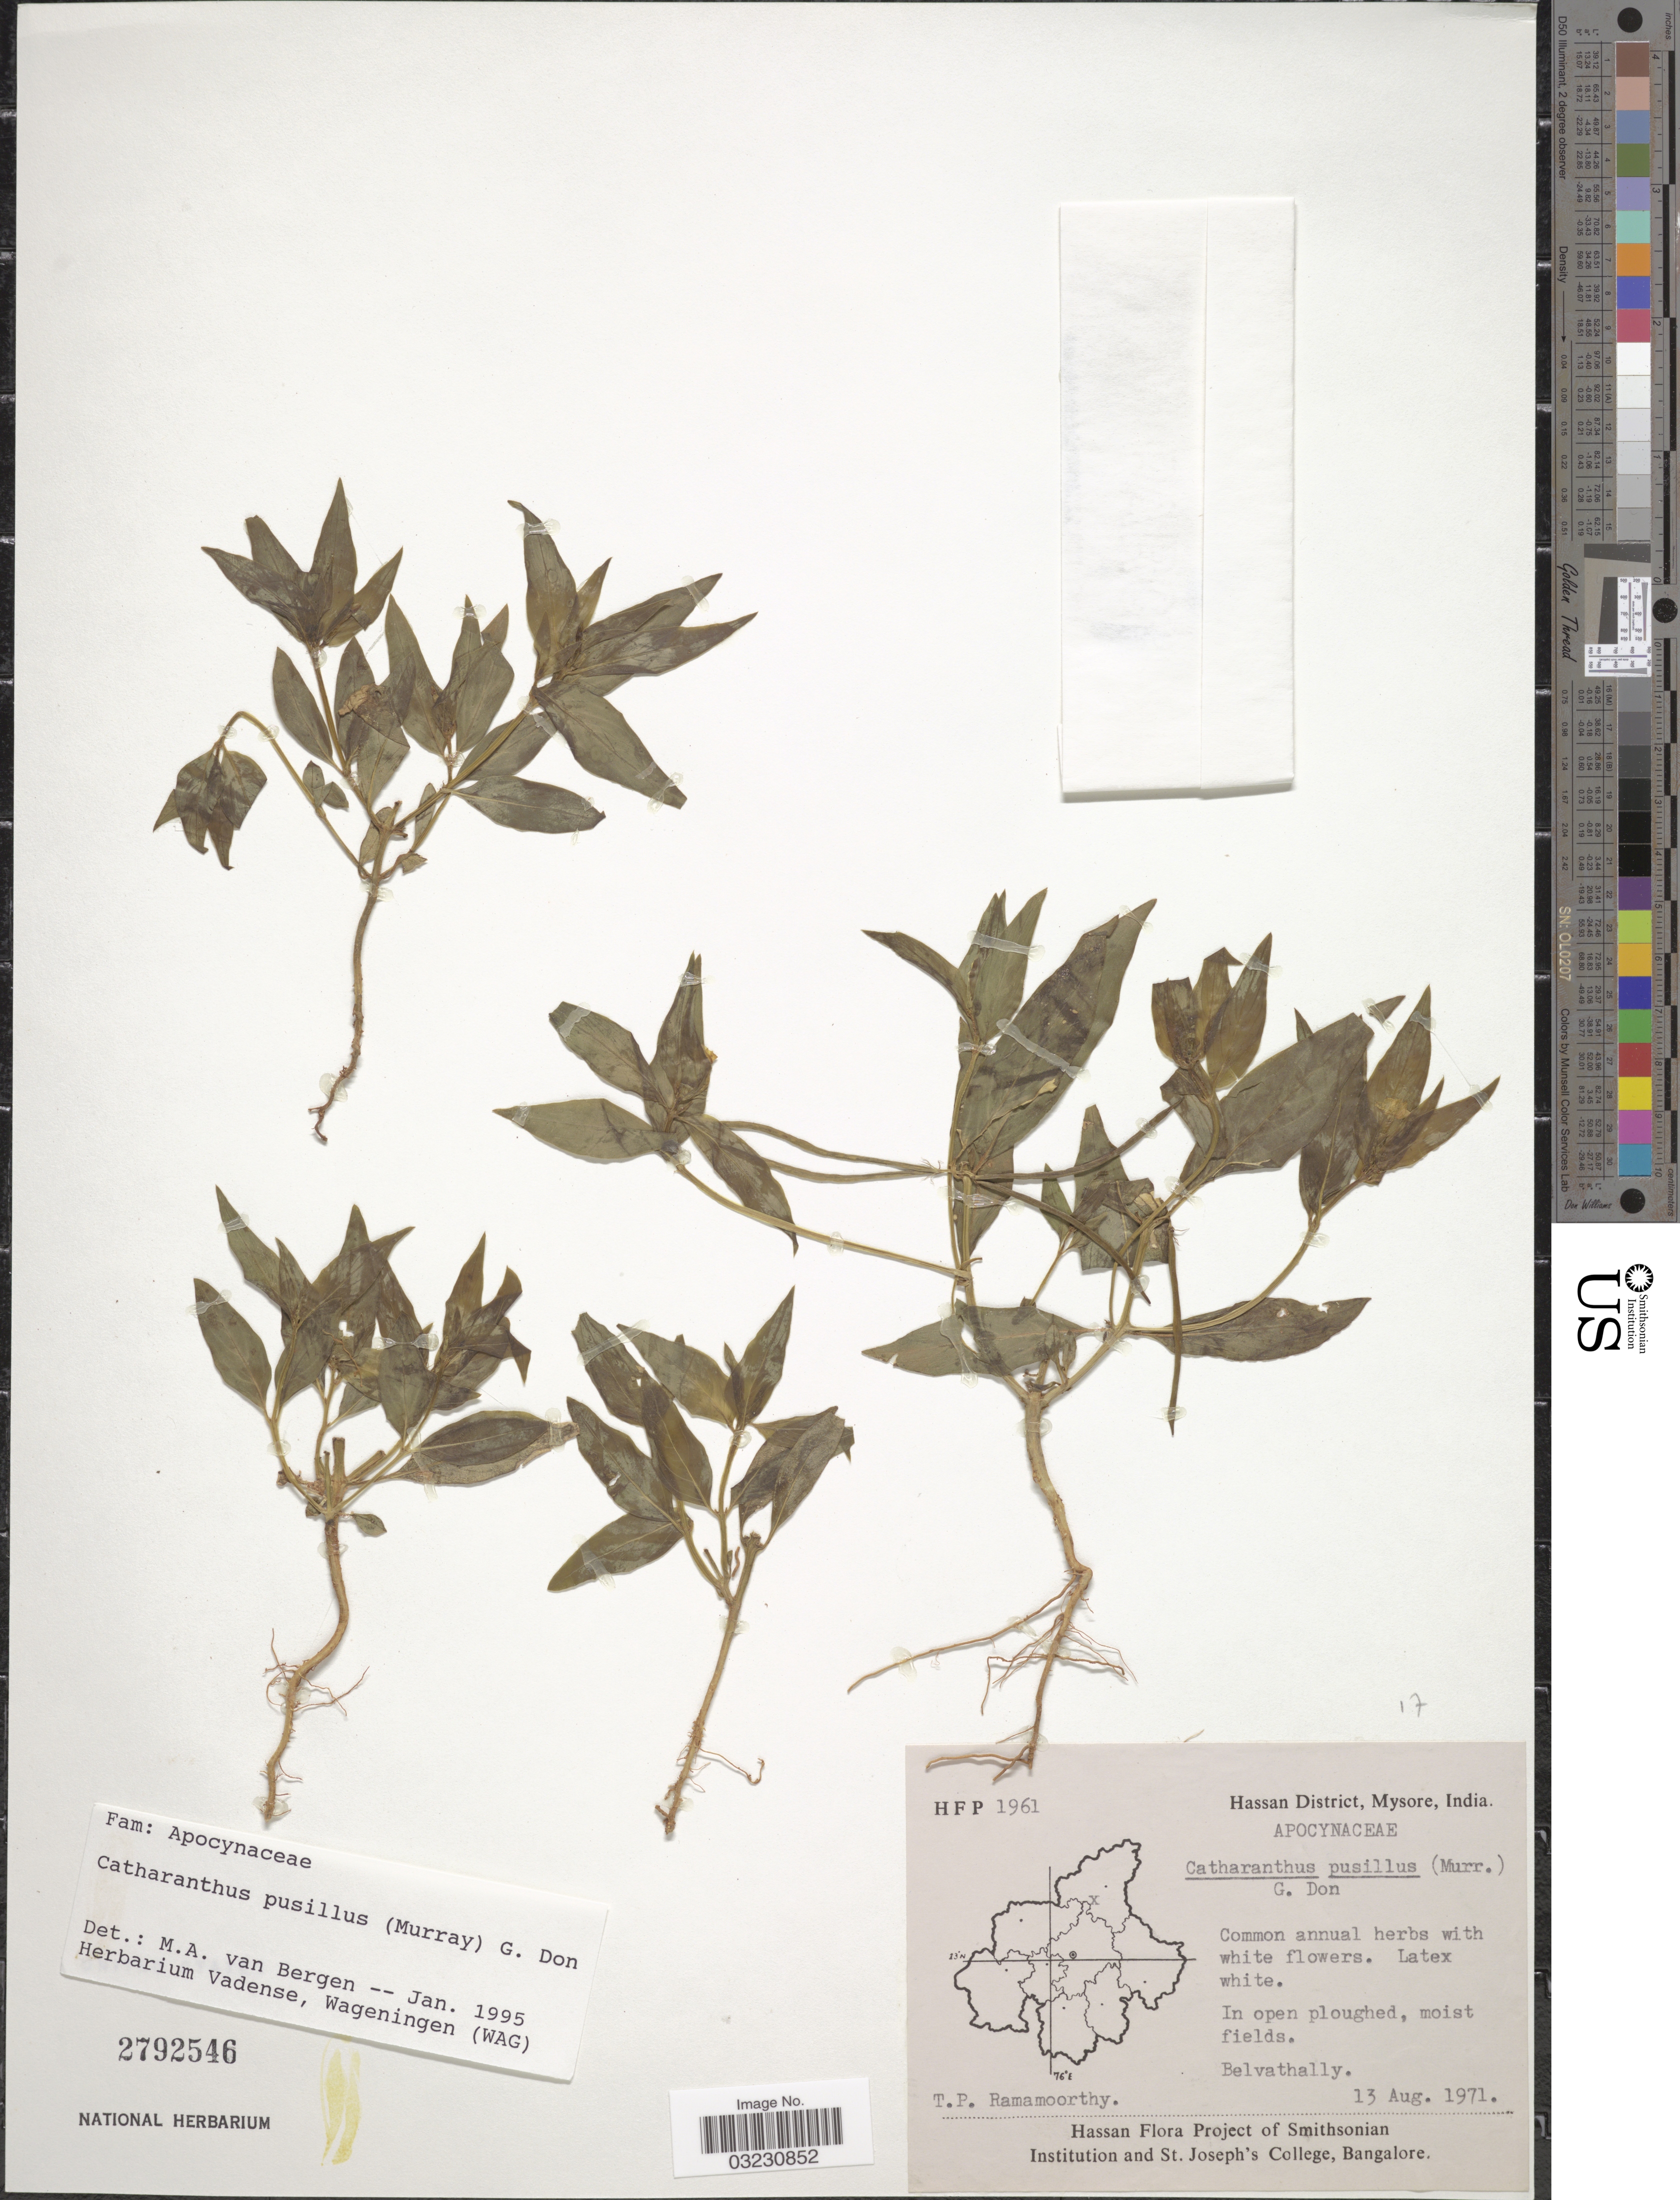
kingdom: Plantae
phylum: Tracheophyta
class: Magnoliopsida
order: Gentianales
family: Apocynaceae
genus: Catharanthus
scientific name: Catharanthus pusillus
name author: (Murray) G. Don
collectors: T. P. Ramamoorthy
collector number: HFP 1961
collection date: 1971-08-13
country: India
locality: Hassan District, Mysore. Belvathally.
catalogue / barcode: US 2792546